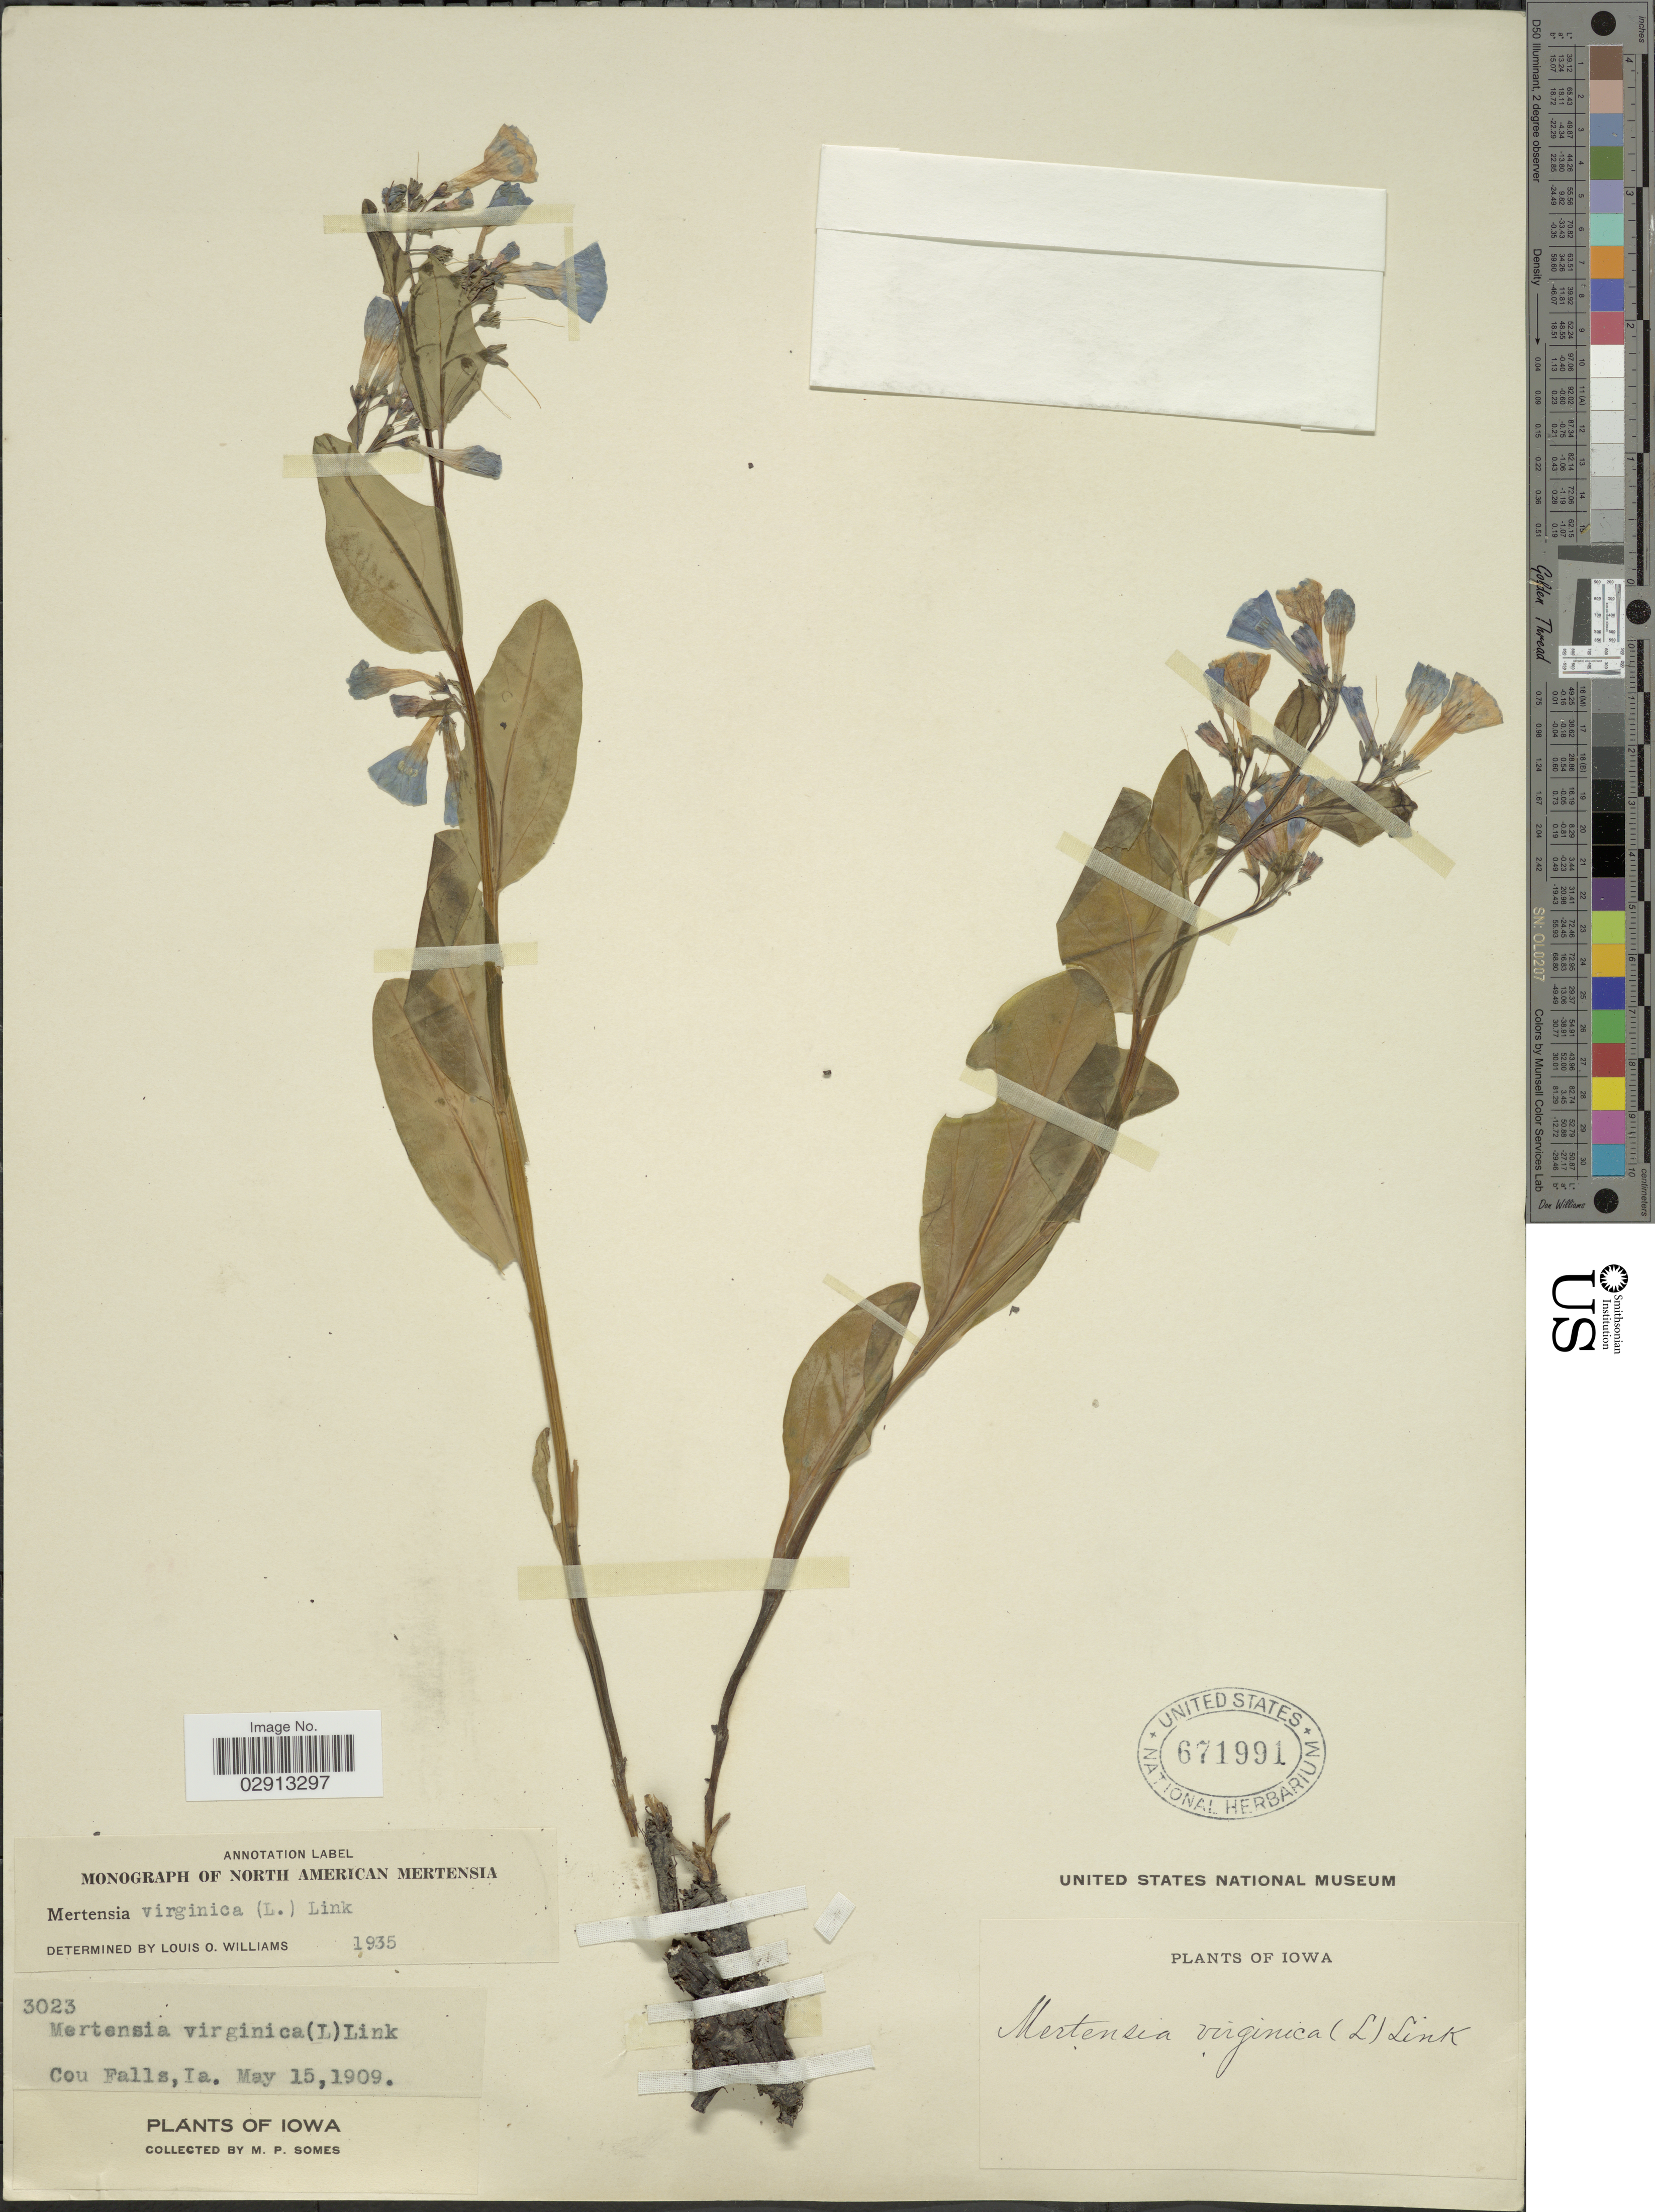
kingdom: Plantae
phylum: Tracheophyta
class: Magnoliopsida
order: Boraginales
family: Boraginaceae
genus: Mertensia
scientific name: Mertensia virginica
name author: (L.) Pers. ex Link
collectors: M. Somes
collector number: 3023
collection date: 1909-05-15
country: United States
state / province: Iowa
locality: Cou Falls.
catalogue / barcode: US 671991